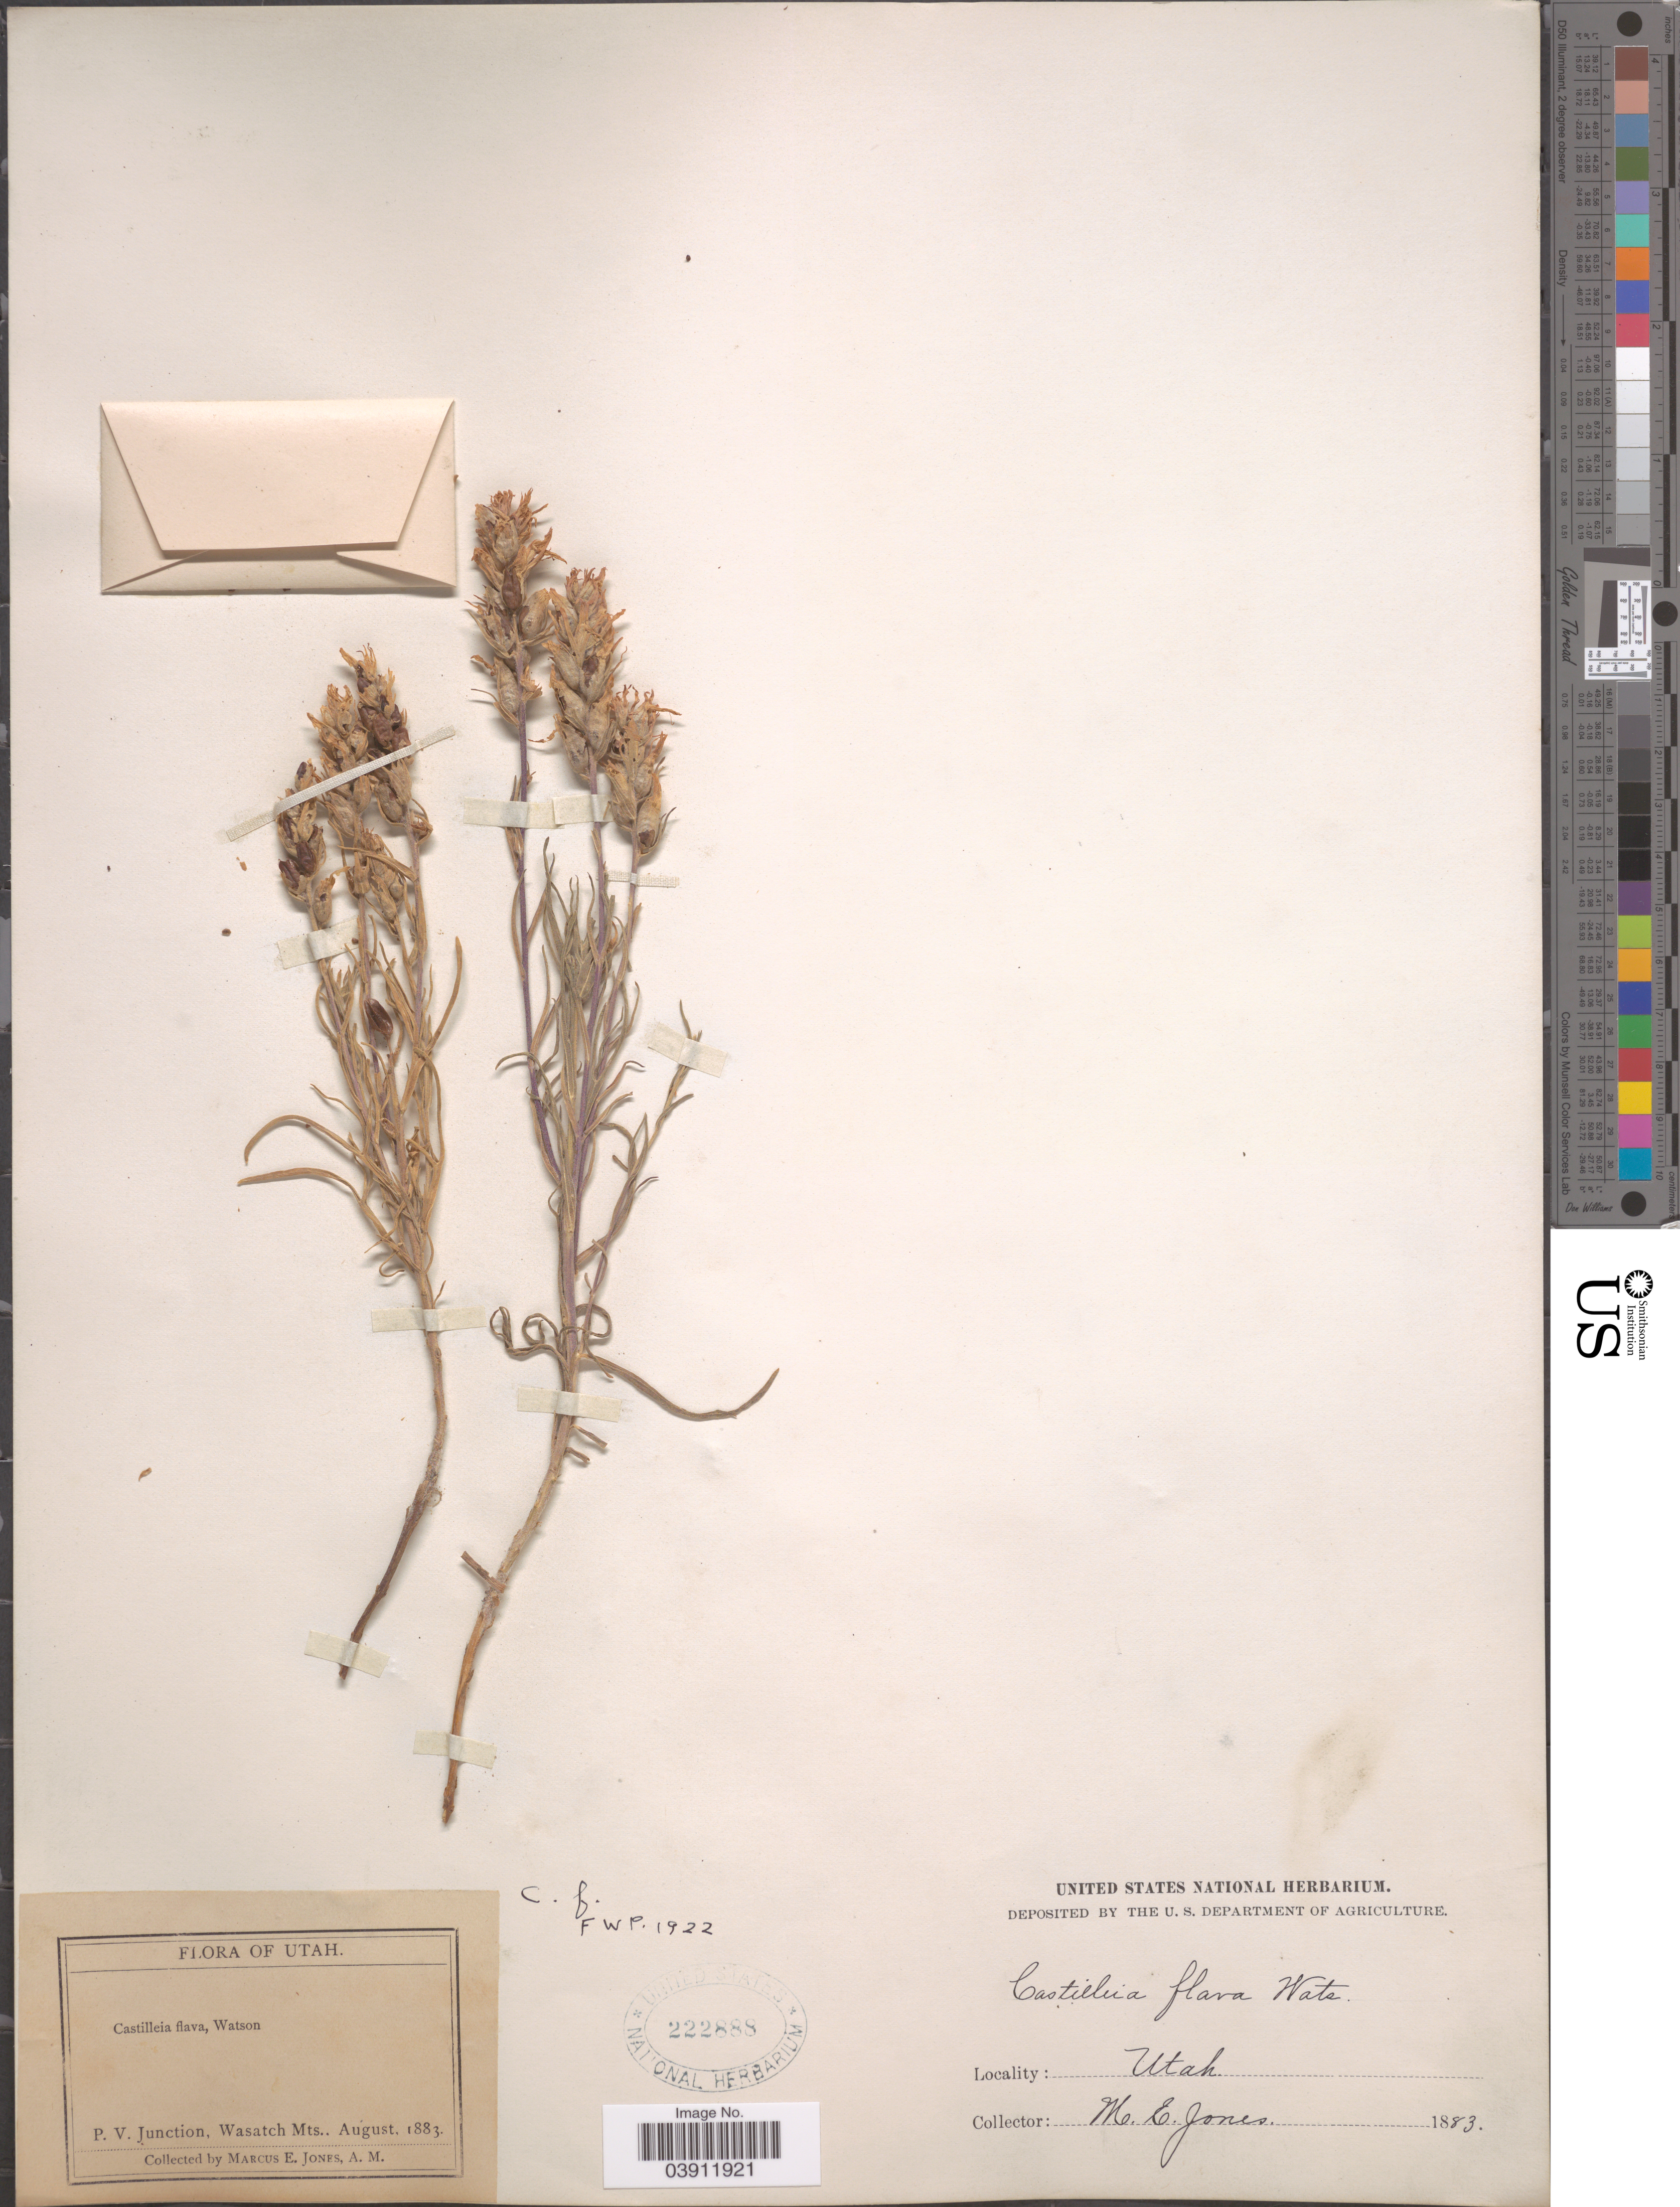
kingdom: Plantae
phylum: Tracheophyta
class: Magnoliopsida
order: Lamiales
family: Orobanchaceae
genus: Castilleja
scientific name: Castilleja flava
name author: S. Watson in C. King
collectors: M. E. Jones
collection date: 1883-08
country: United States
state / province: Utah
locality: P.V. Junction, Wasatch Mts.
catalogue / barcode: US 222888